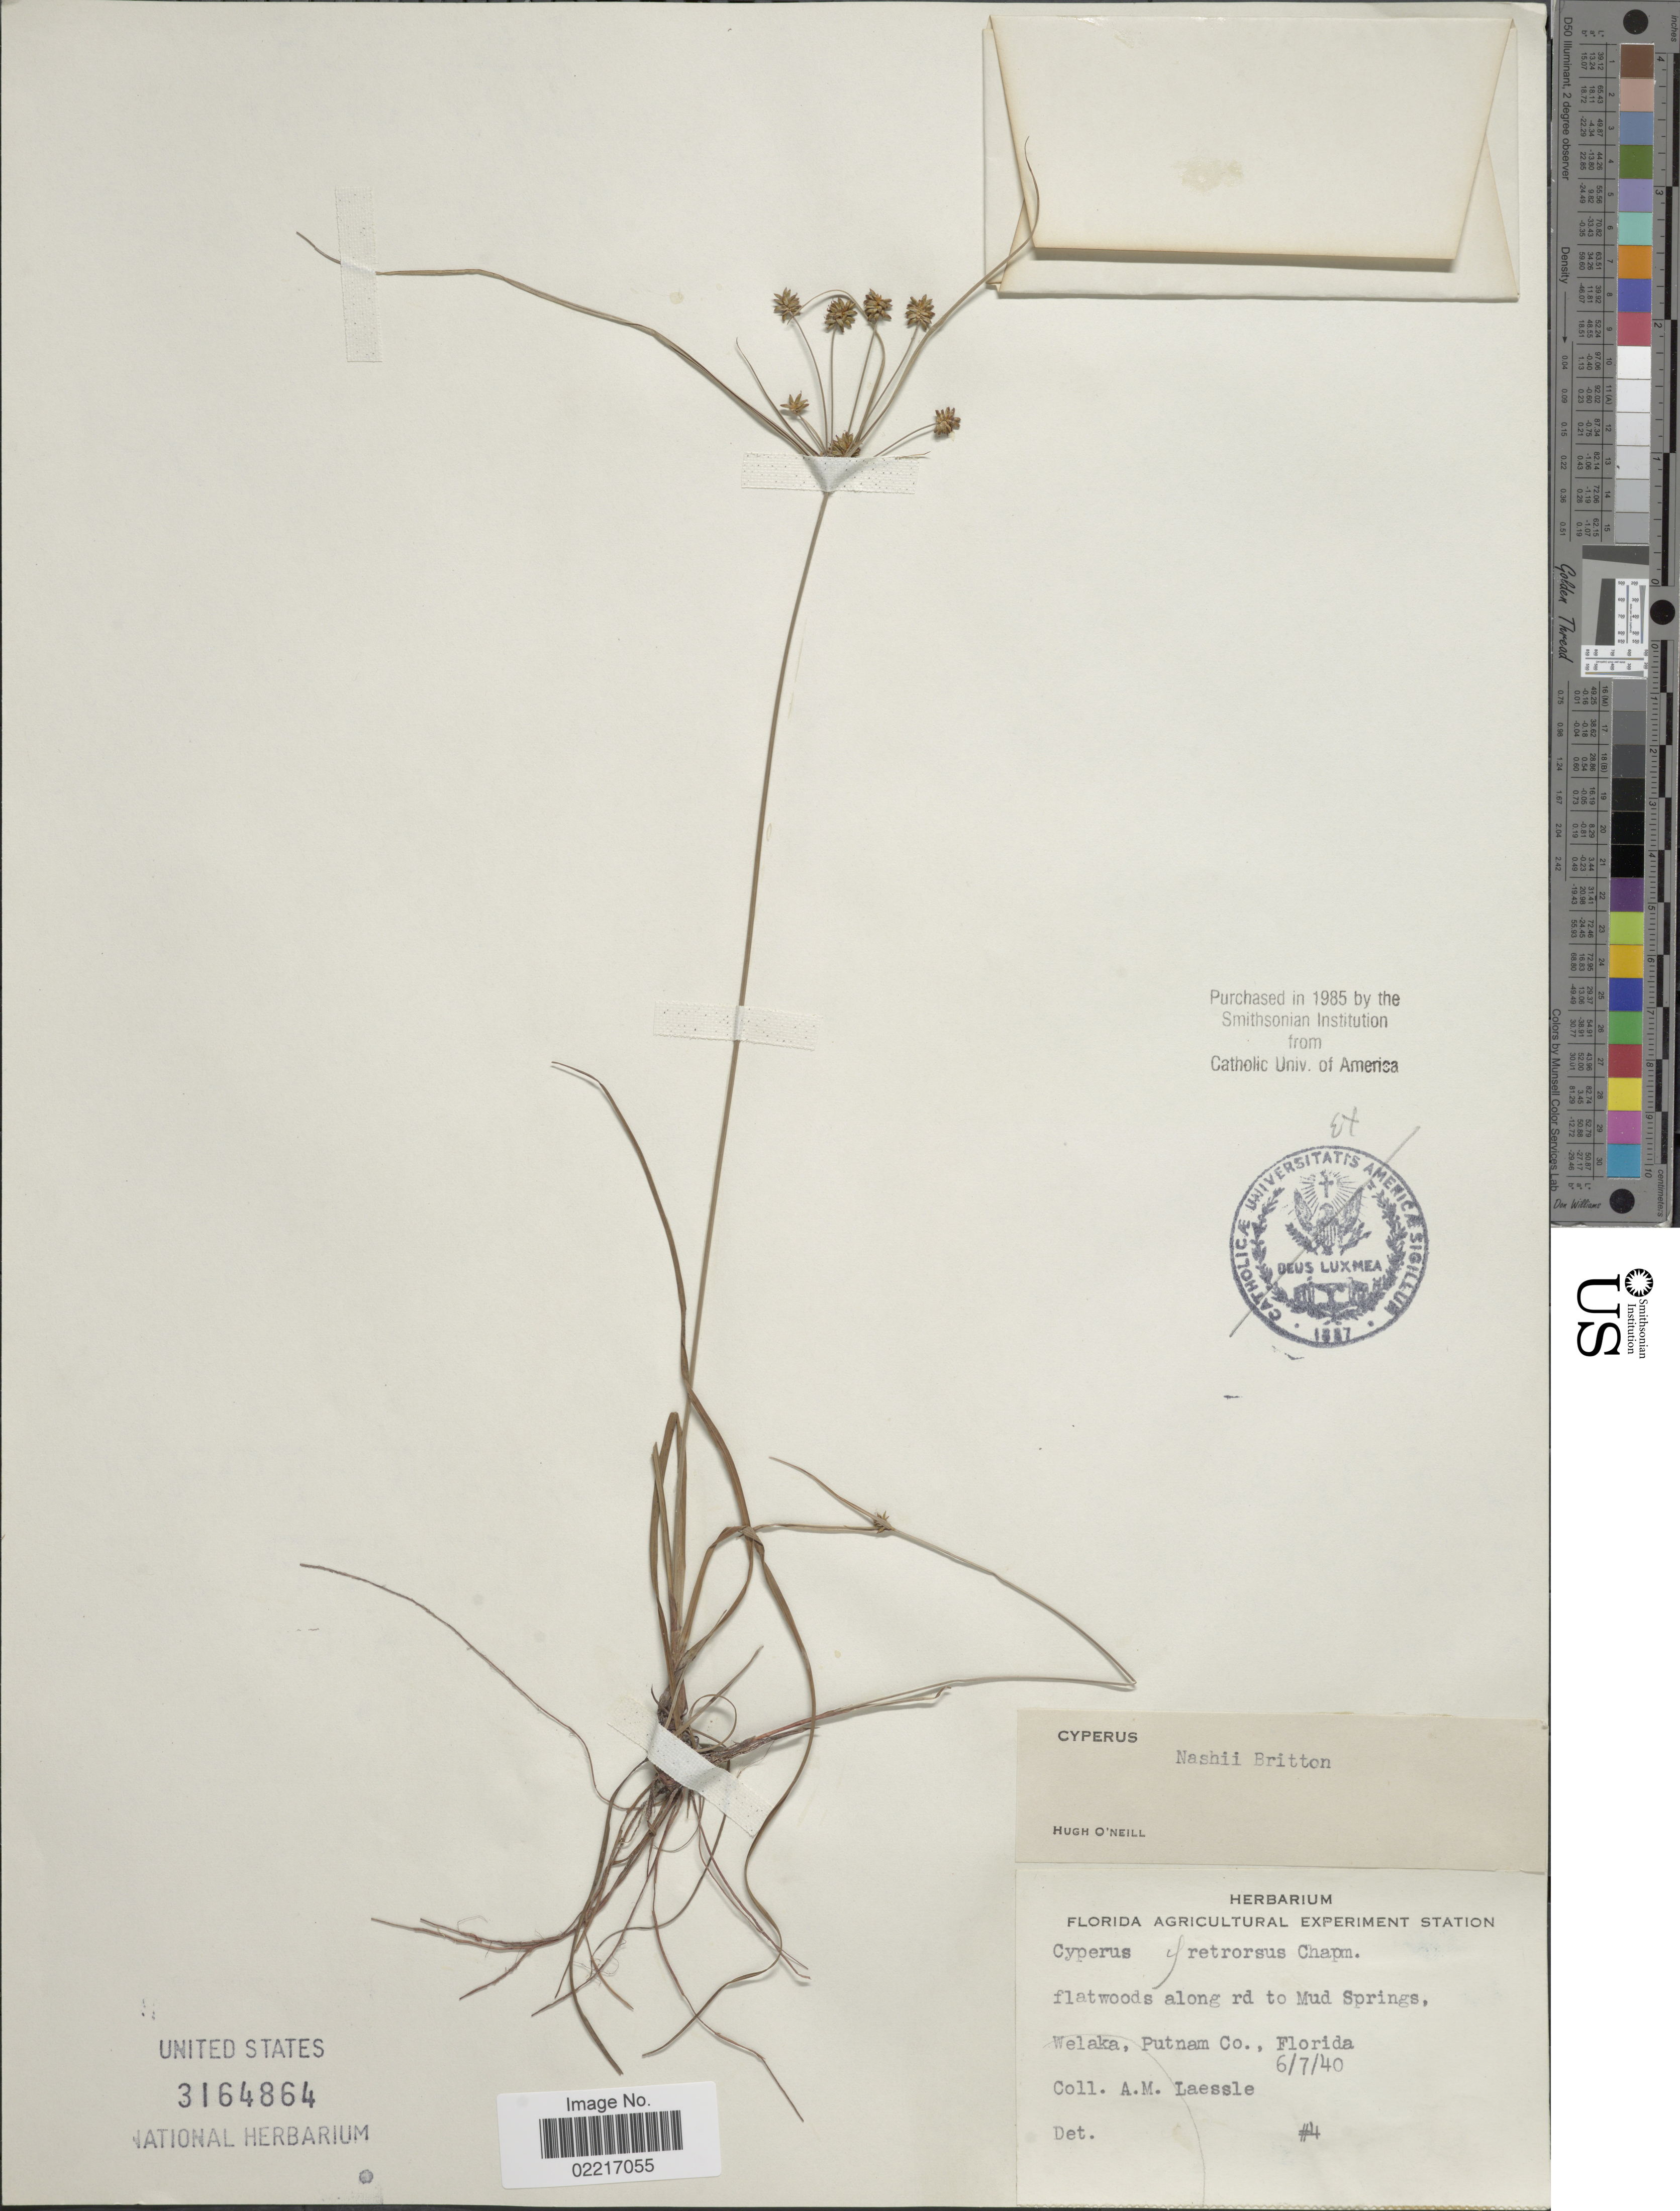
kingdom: Plantae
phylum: Tracheophyta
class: Liliopsida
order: Poales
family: Cyperaceae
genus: Cyperus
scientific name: Cyperus nashii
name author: Britton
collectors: A. Laessle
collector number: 4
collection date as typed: Transcribed d/m/y: 7/6/40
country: United States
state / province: Florida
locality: Flatwoods along rd to Mud Springs, Welaka, Putnam Co.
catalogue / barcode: US 3164864